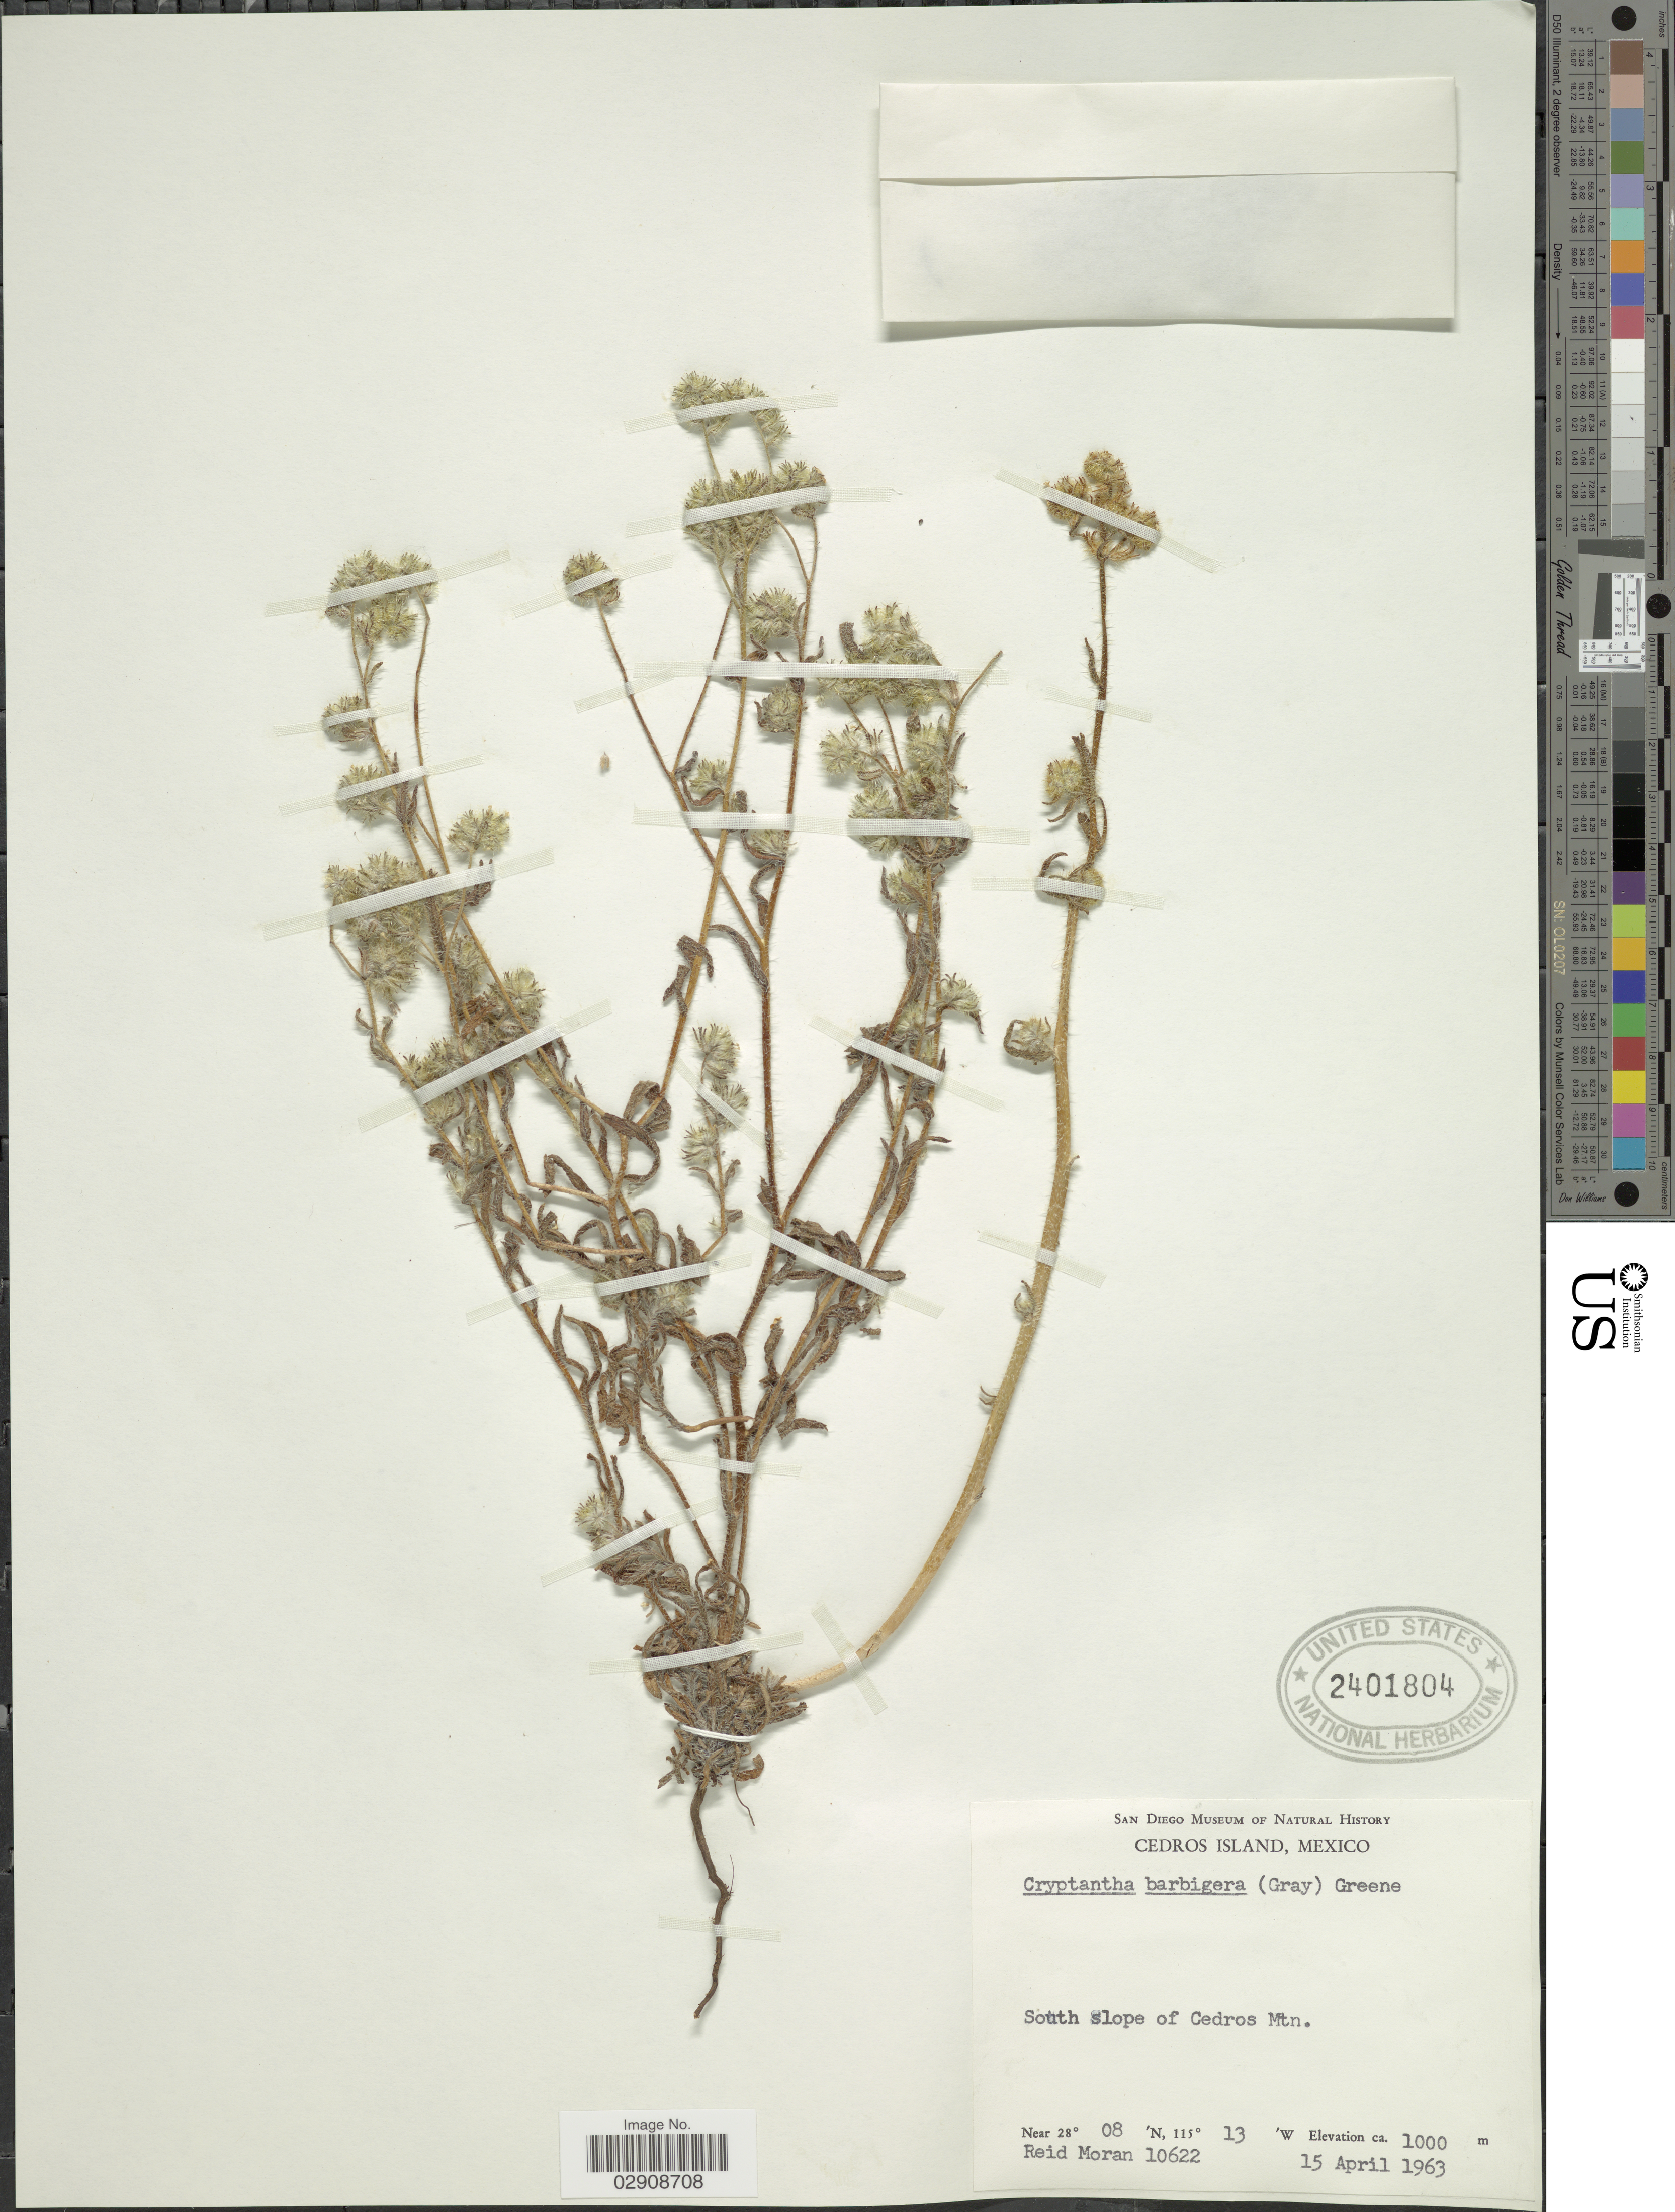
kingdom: Plantae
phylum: Tracheophyta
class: Magnoliopsida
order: Boraginales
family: Boraginaceae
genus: Cryptantha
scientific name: Cryptantha barbigera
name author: (A. Gray) Greene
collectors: R. V. Moran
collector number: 10622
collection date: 1963-04-15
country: Mexico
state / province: Baja California Norte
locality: Cedros Island. South slope of Cedros Mtn.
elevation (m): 1000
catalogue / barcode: US 2401804